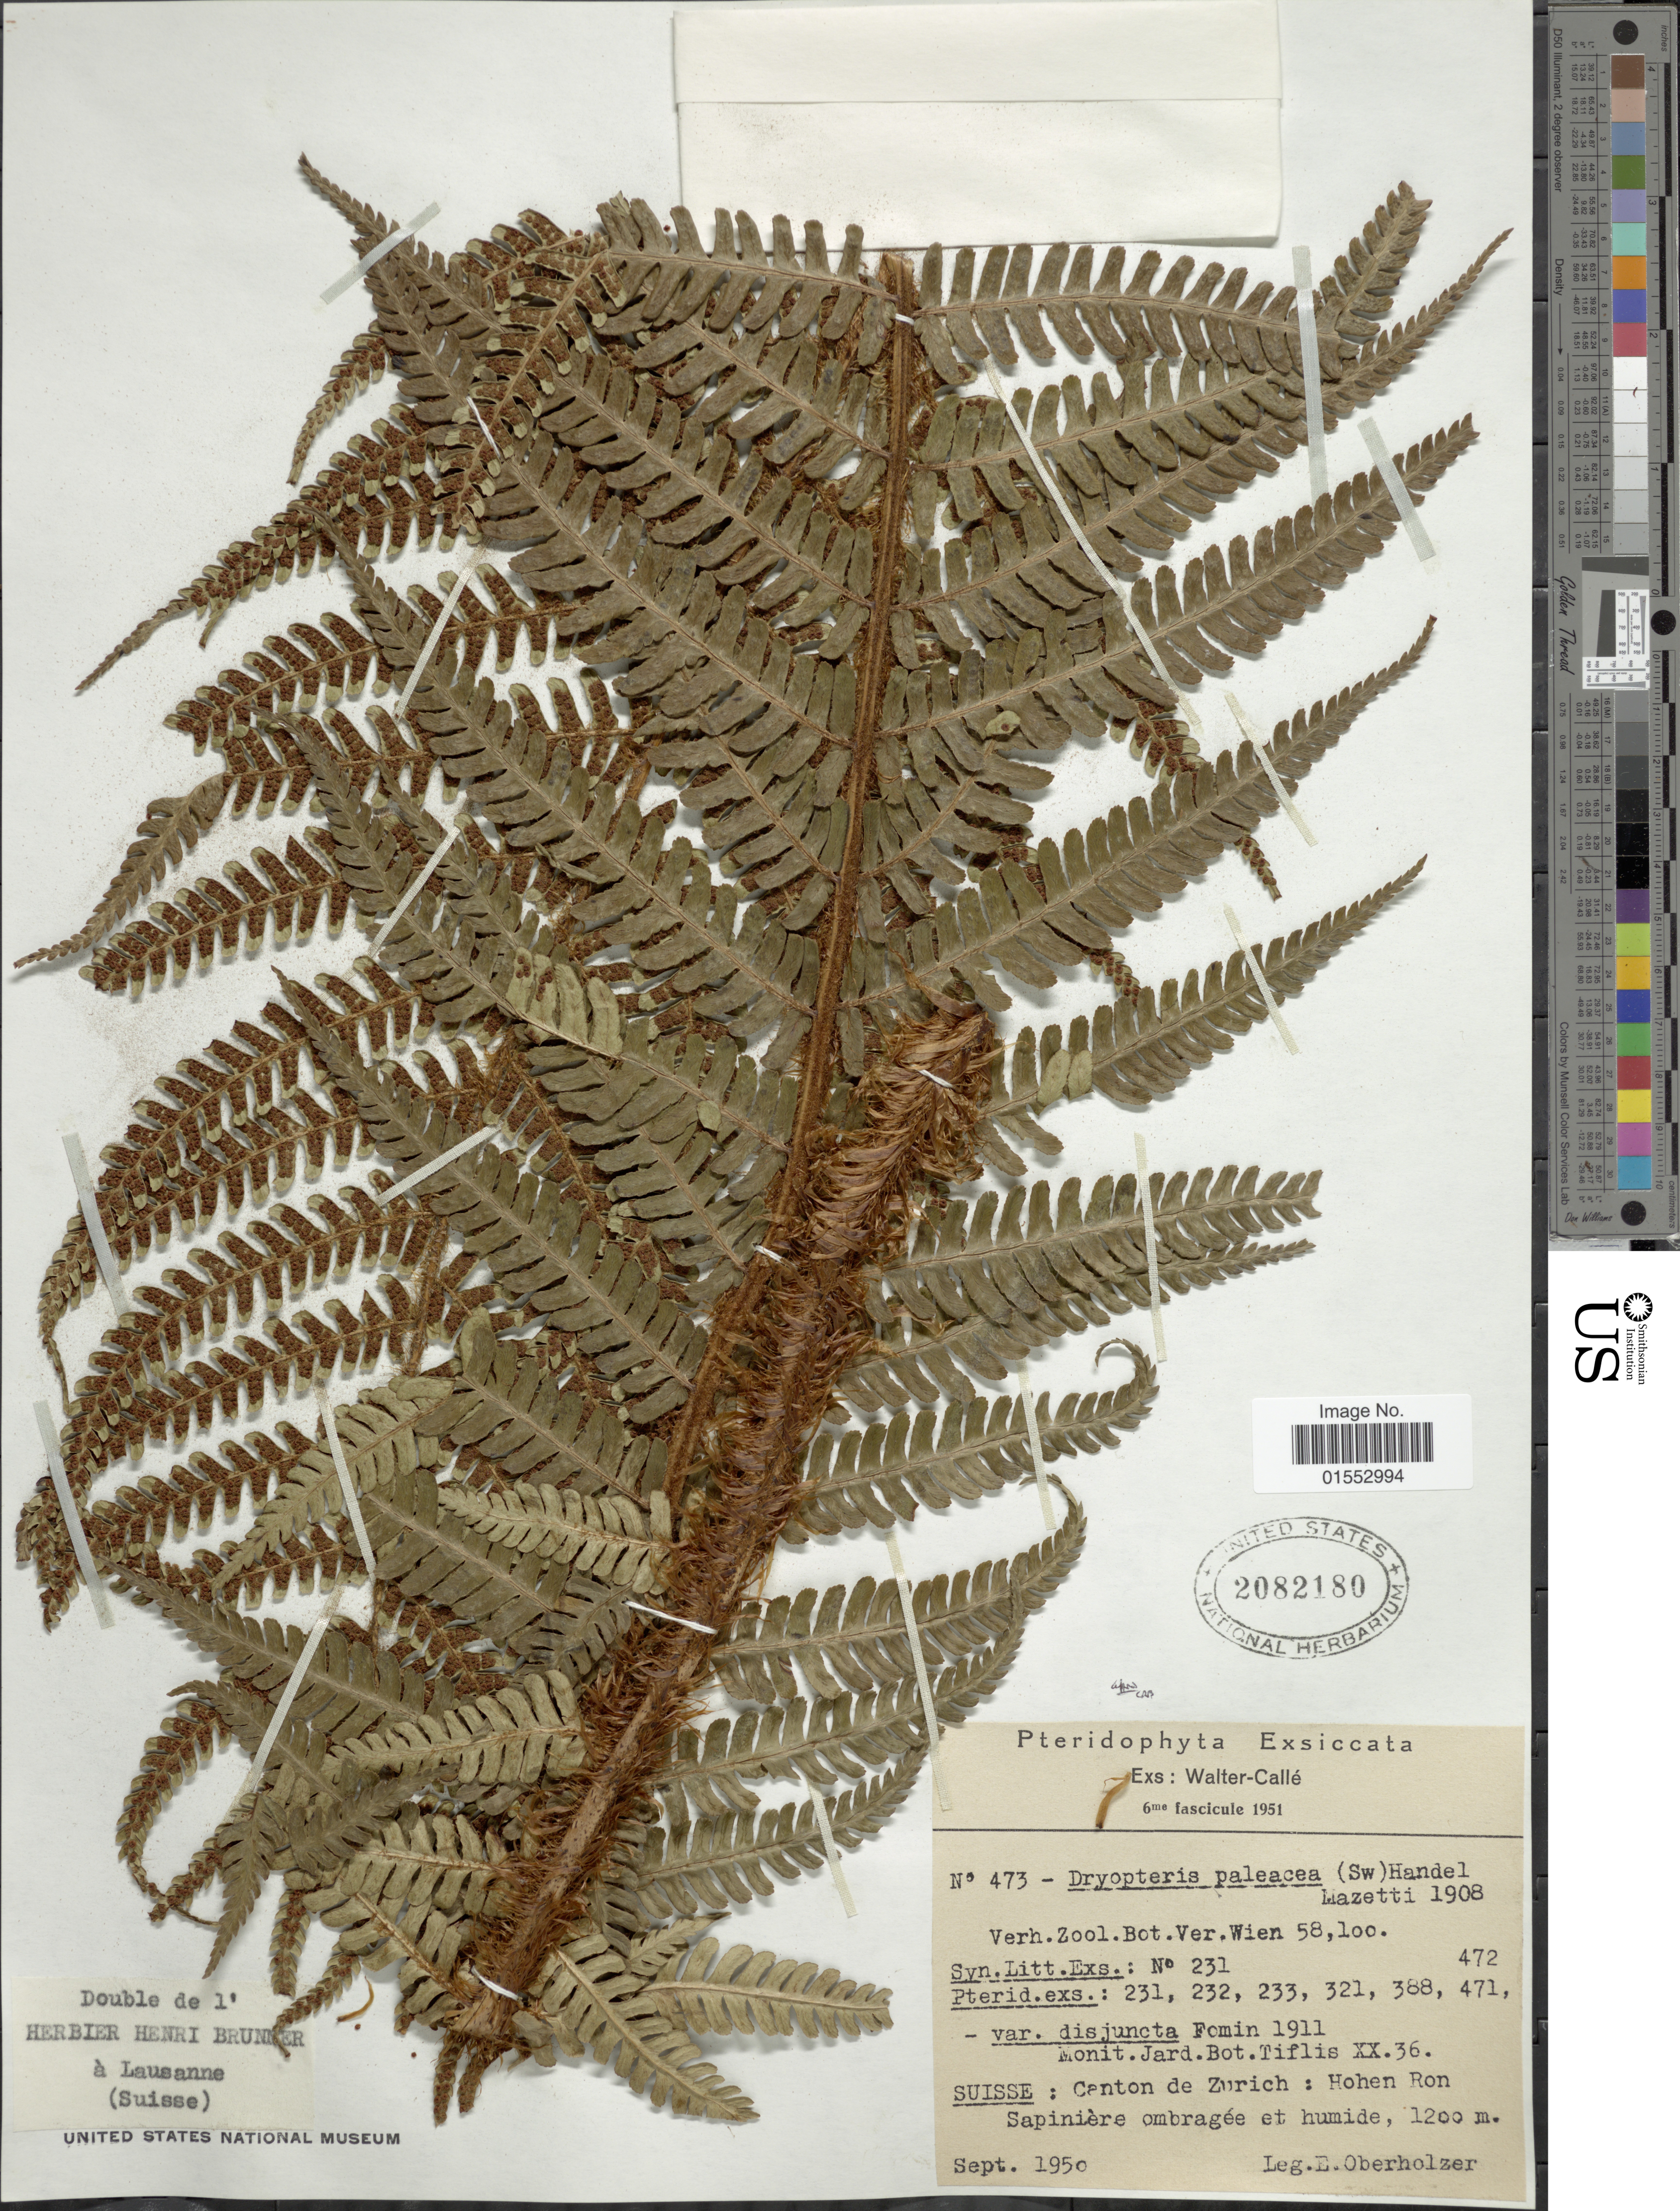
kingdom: Plantae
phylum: Tracheophyta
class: Polypodiopsida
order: Polypodiales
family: Dryopteridaceae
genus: Dryopteris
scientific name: Dryopteris affinis subsp. affinis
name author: (Lowe) Fraser-Jenk.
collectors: E. Oberholzer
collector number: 473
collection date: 1950-09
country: Switzerland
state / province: Zurich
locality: Suisse: Canton de Zurich: Hohen Ron Sapiniere ombragee et humide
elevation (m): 1200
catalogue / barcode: US 2082180